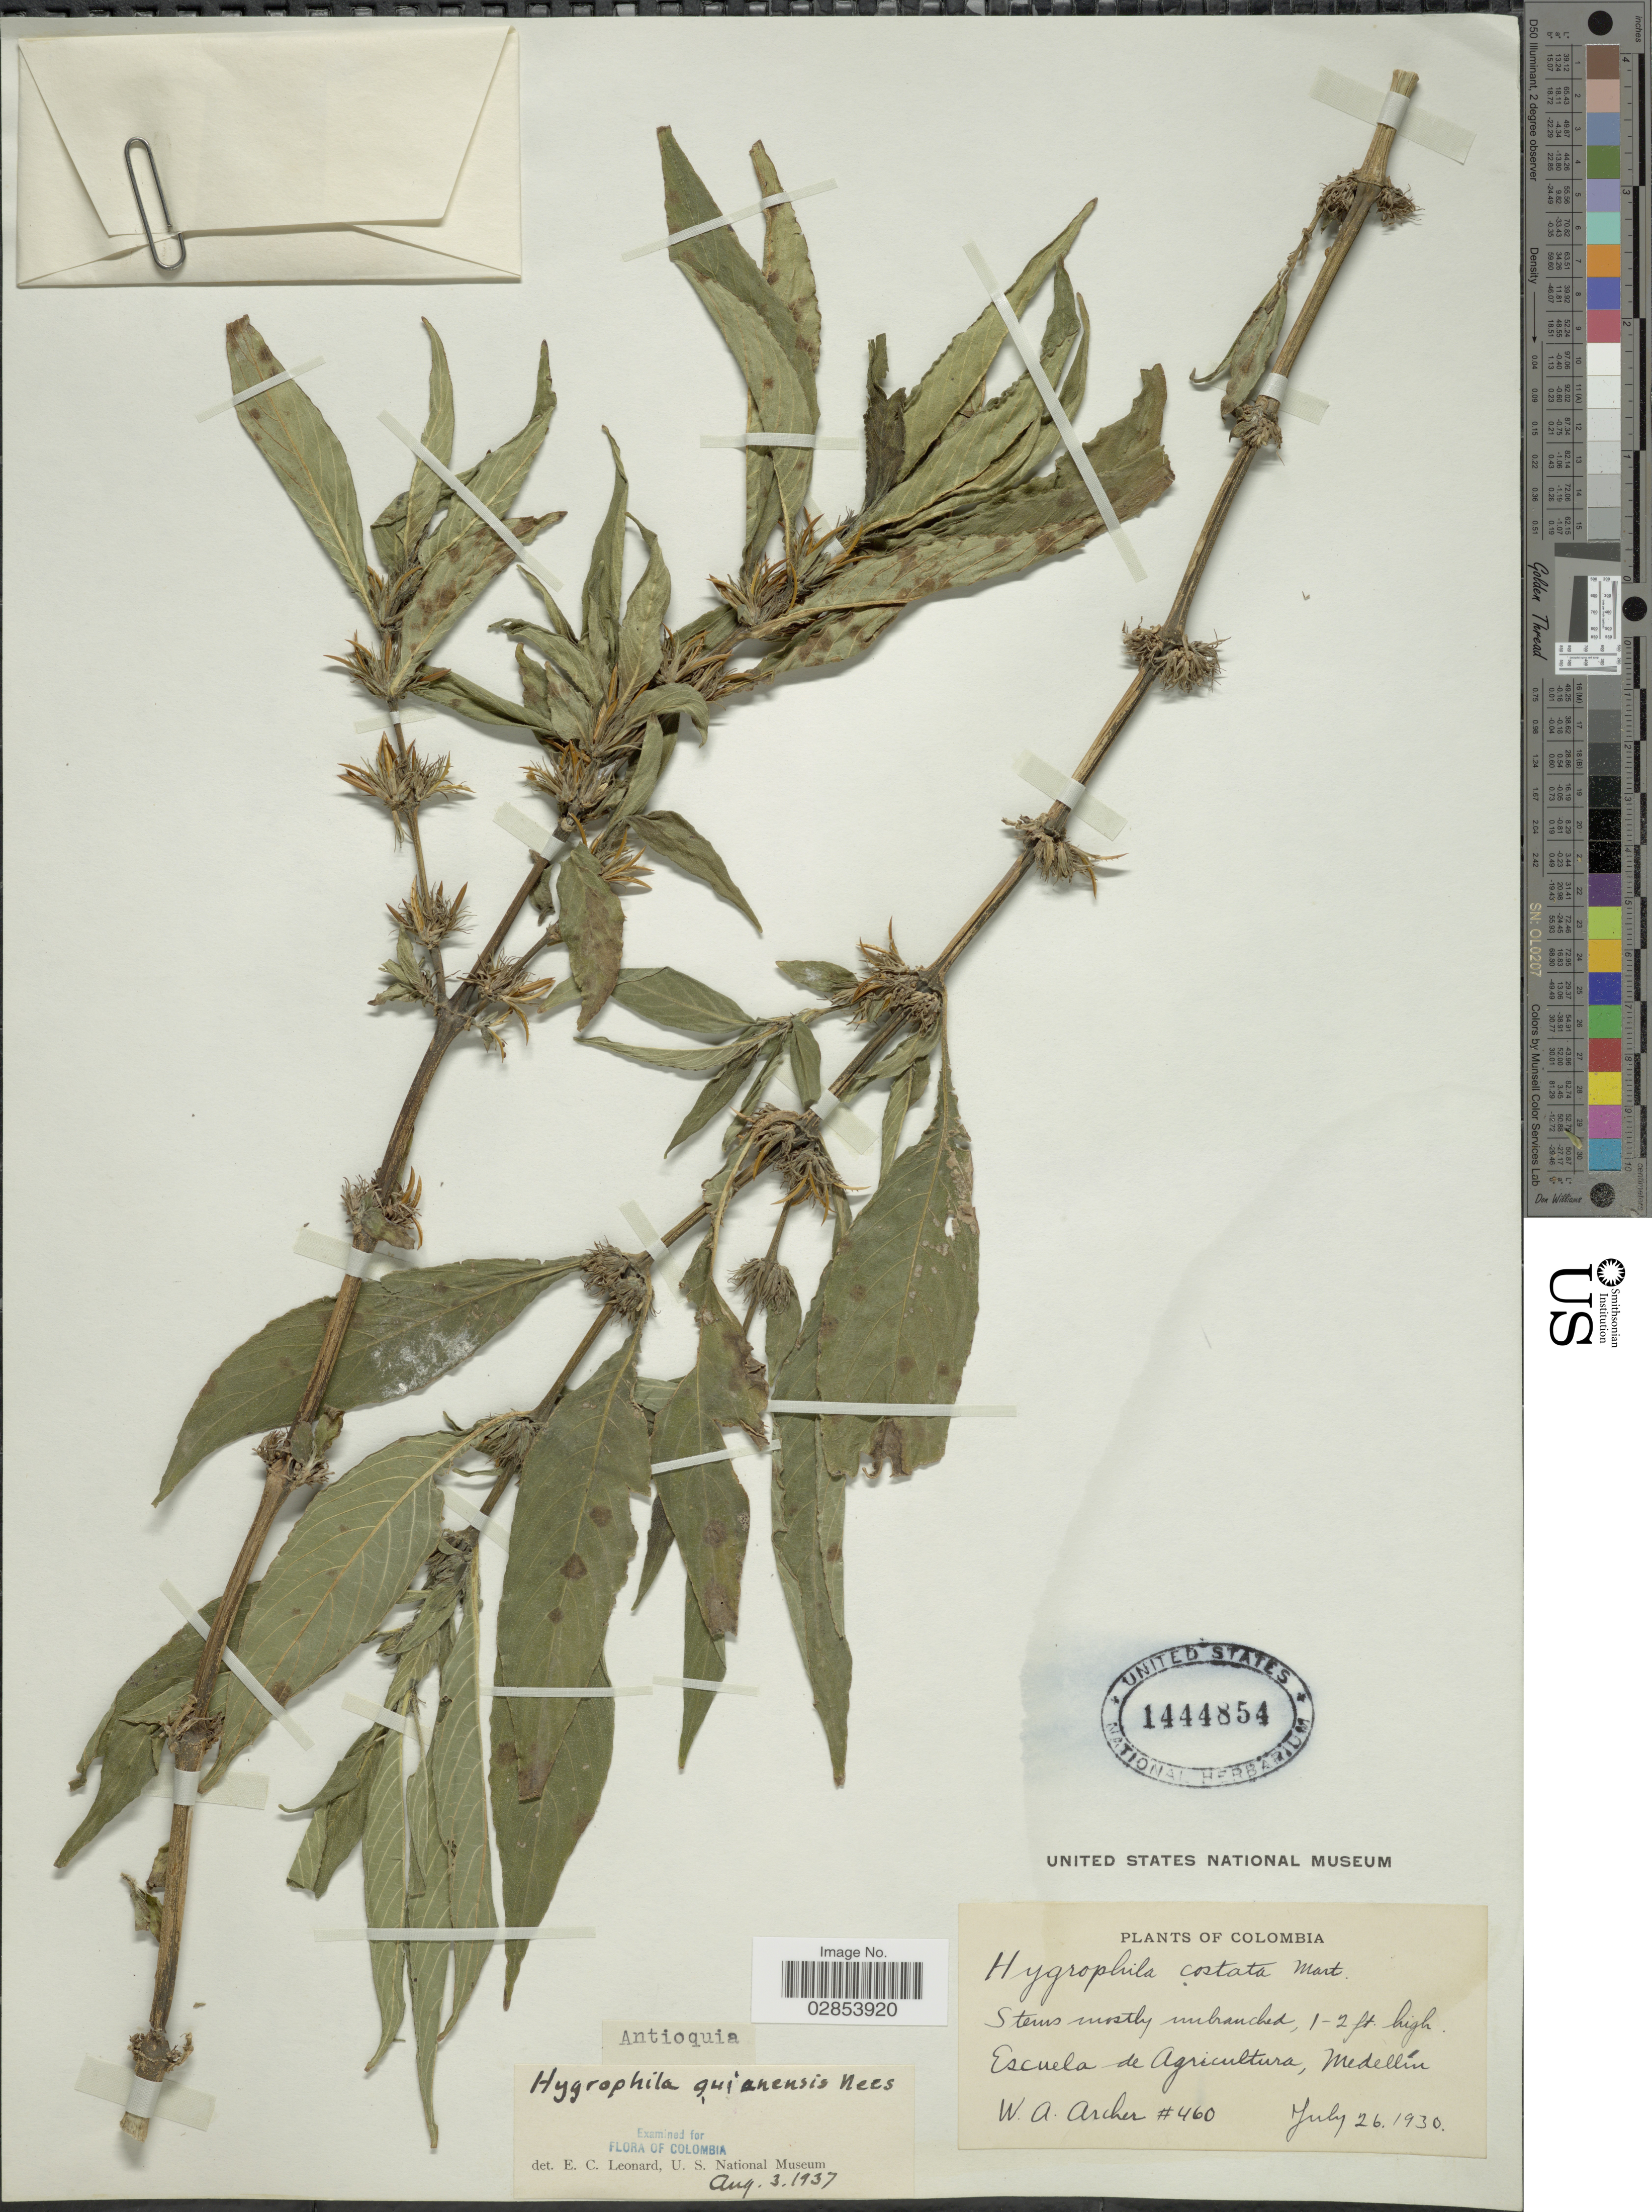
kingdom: Plantae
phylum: Tracheophyta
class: Magnoliopsida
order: Lamiales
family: Acanthaceae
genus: Hygrophila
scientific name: Hygrophila costata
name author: Nees & T. Nees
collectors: W. A. Archer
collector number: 460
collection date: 1930-07-26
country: Colombia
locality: Escuela de Agricultura, Medellín.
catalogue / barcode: US 1444854